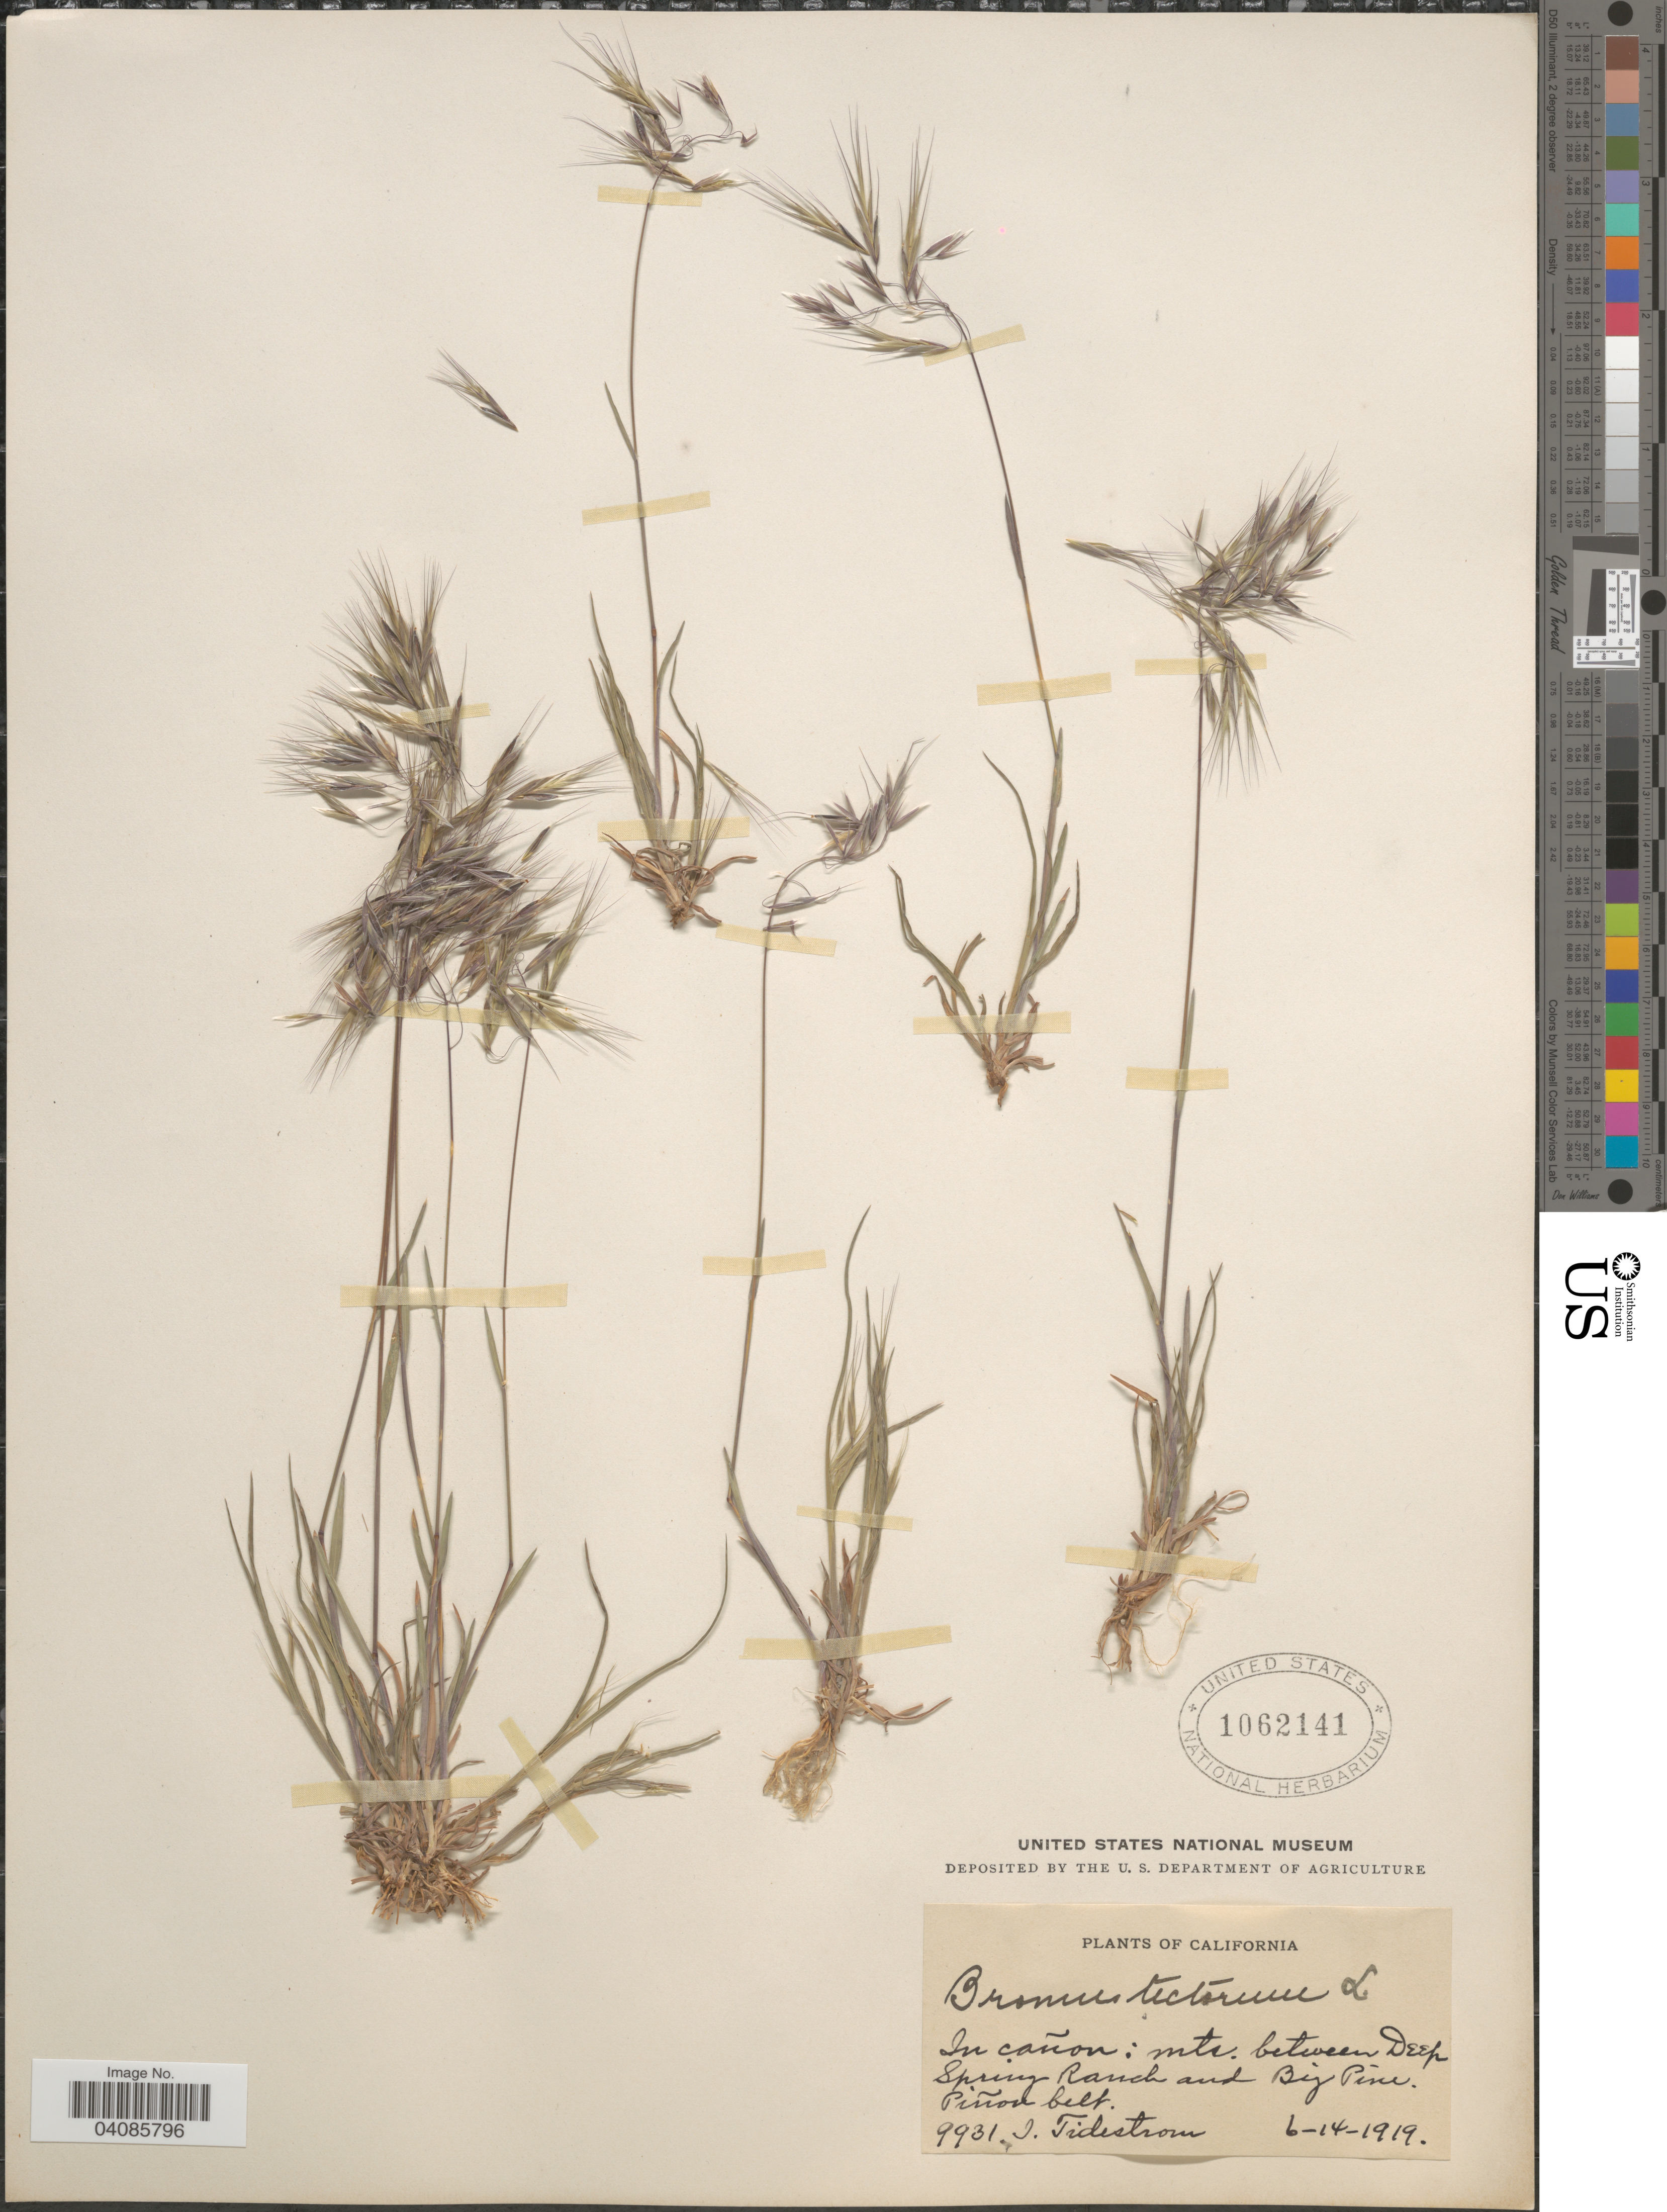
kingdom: Plantae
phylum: Tracheophyta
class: Liliopsida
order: Poales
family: Poaceae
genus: Bromus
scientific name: Bromus tectorum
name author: L.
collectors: I. F. Tidestrom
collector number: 9931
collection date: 1919-06-14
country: United States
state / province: California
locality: In cañon: mts. betweeen Deep Spring Ranch and Big Pine. Piñon belt.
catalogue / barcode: US 1062141